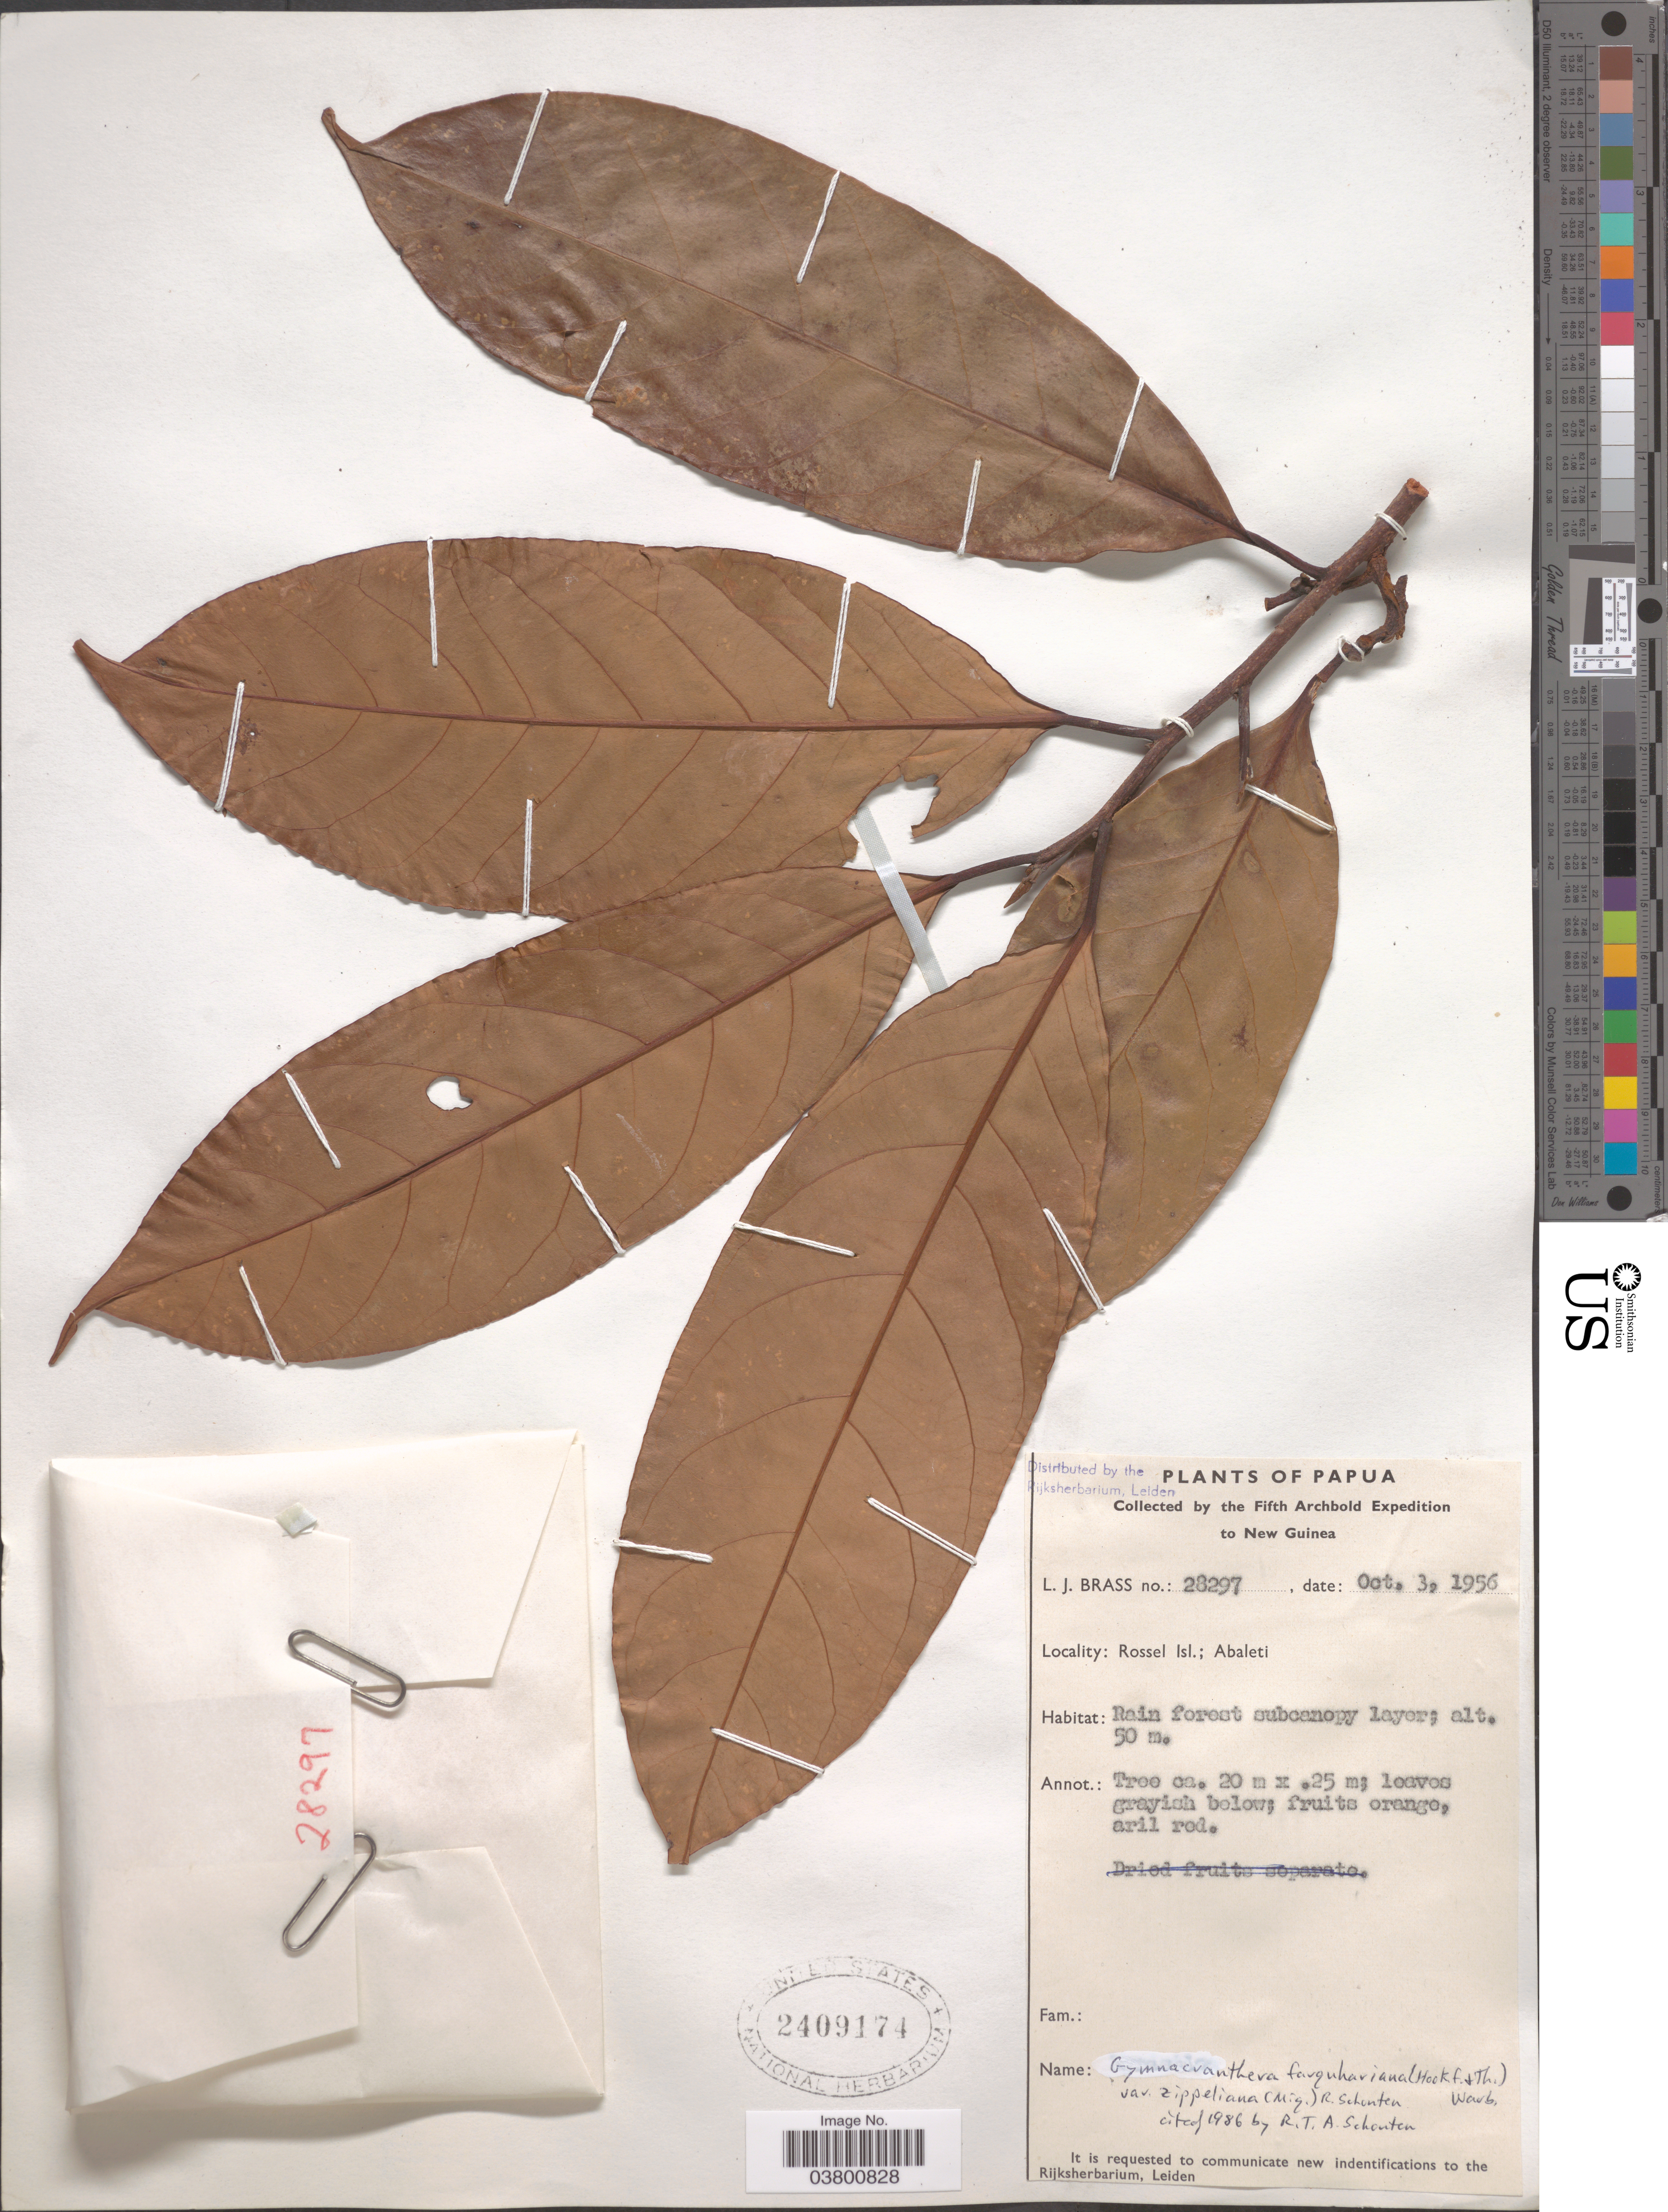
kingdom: Plantae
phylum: Tracheophyta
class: Magnoliopsida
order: Magnoliales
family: Myristicaceae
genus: Gymnacranthera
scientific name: Gymnacranthera farquhariana var. zippeliana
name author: (Miq.) R.T.A. Schouten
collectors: L. J. Brass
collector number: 28297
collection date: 1956-10-03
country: Papua New Guinea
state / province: Milne Bay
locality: Papua. New Guinea. Rossel Isl.; Abaleti.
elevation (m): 50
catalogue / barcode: US 2409174